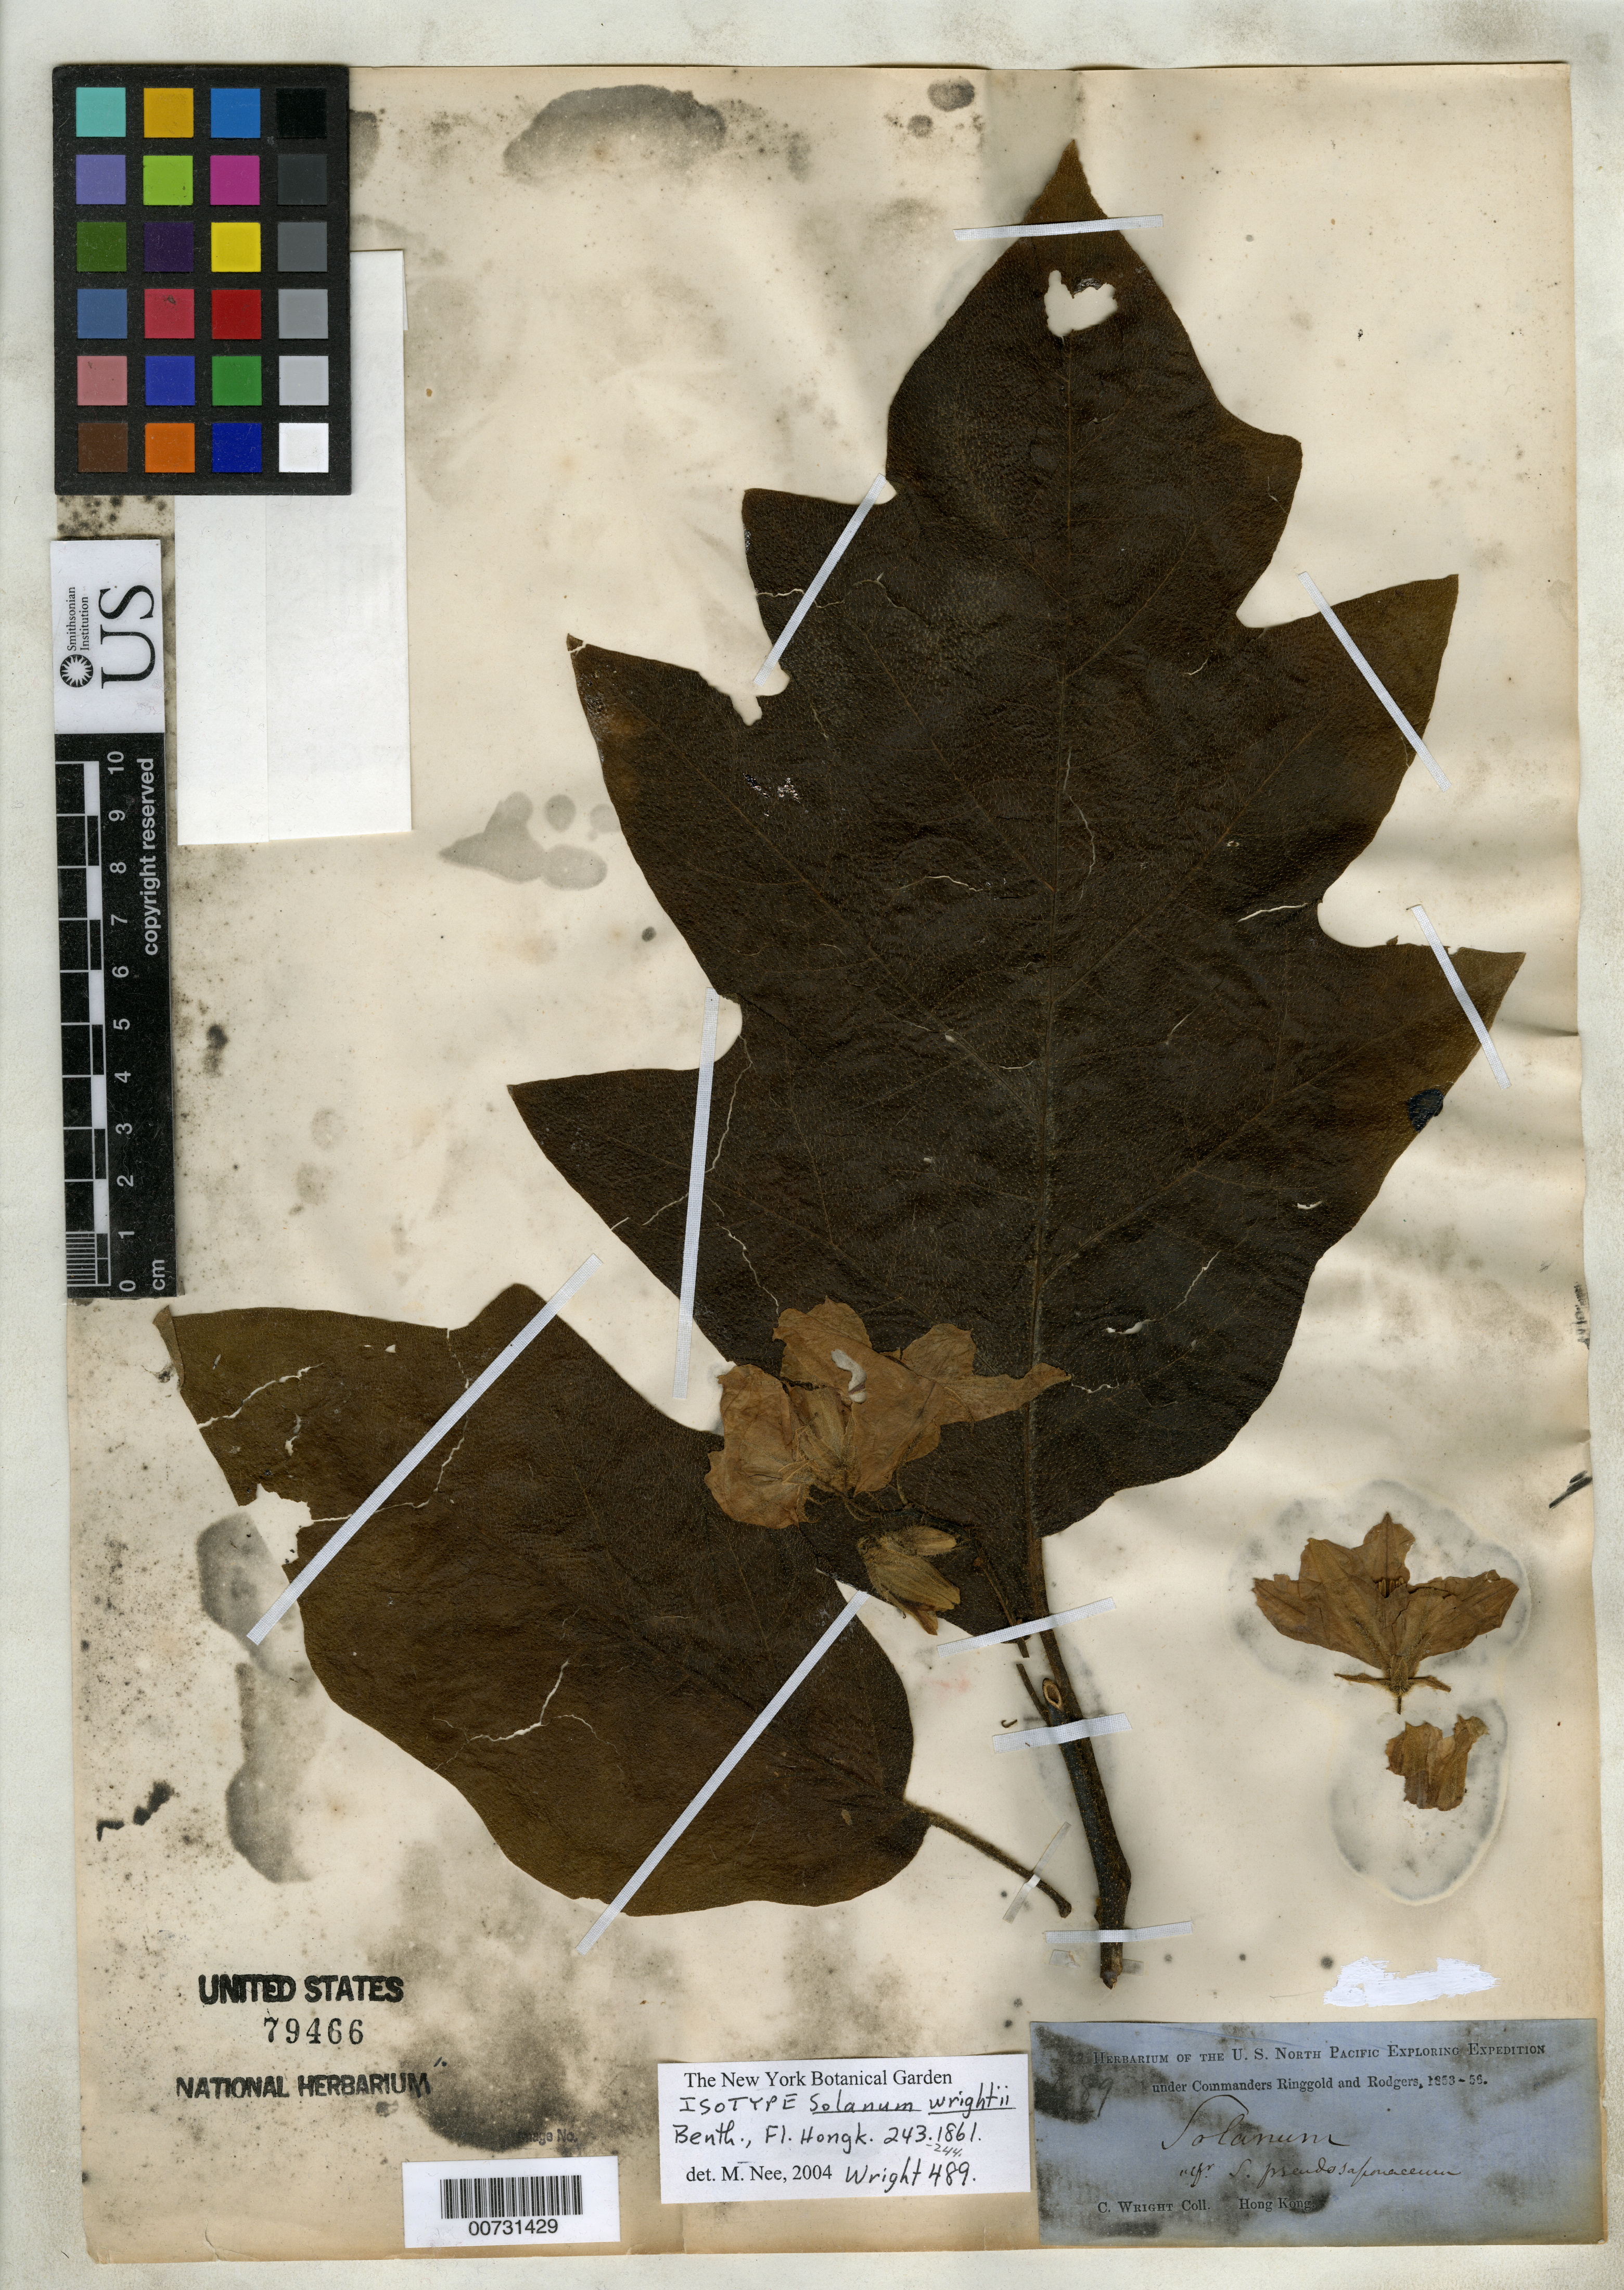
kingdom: Plantae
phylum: Tracheophyta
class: Magnoliopsida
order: Solanales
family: Solanaceae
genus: Solanum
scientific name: Solanum wrightii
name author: Benth.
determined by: Nee, Michael H.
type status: Isotype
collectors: C. Wright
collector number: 489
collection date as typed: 1853 to 1856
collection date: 1853/1856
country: China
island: Hong Kong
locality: Hong Kong.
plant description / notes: Herbarium of the U.S. North Pacific Exploring Expedition, under Commanders Ringgold and Rodgers, 1853-56.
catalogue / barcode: US 79466